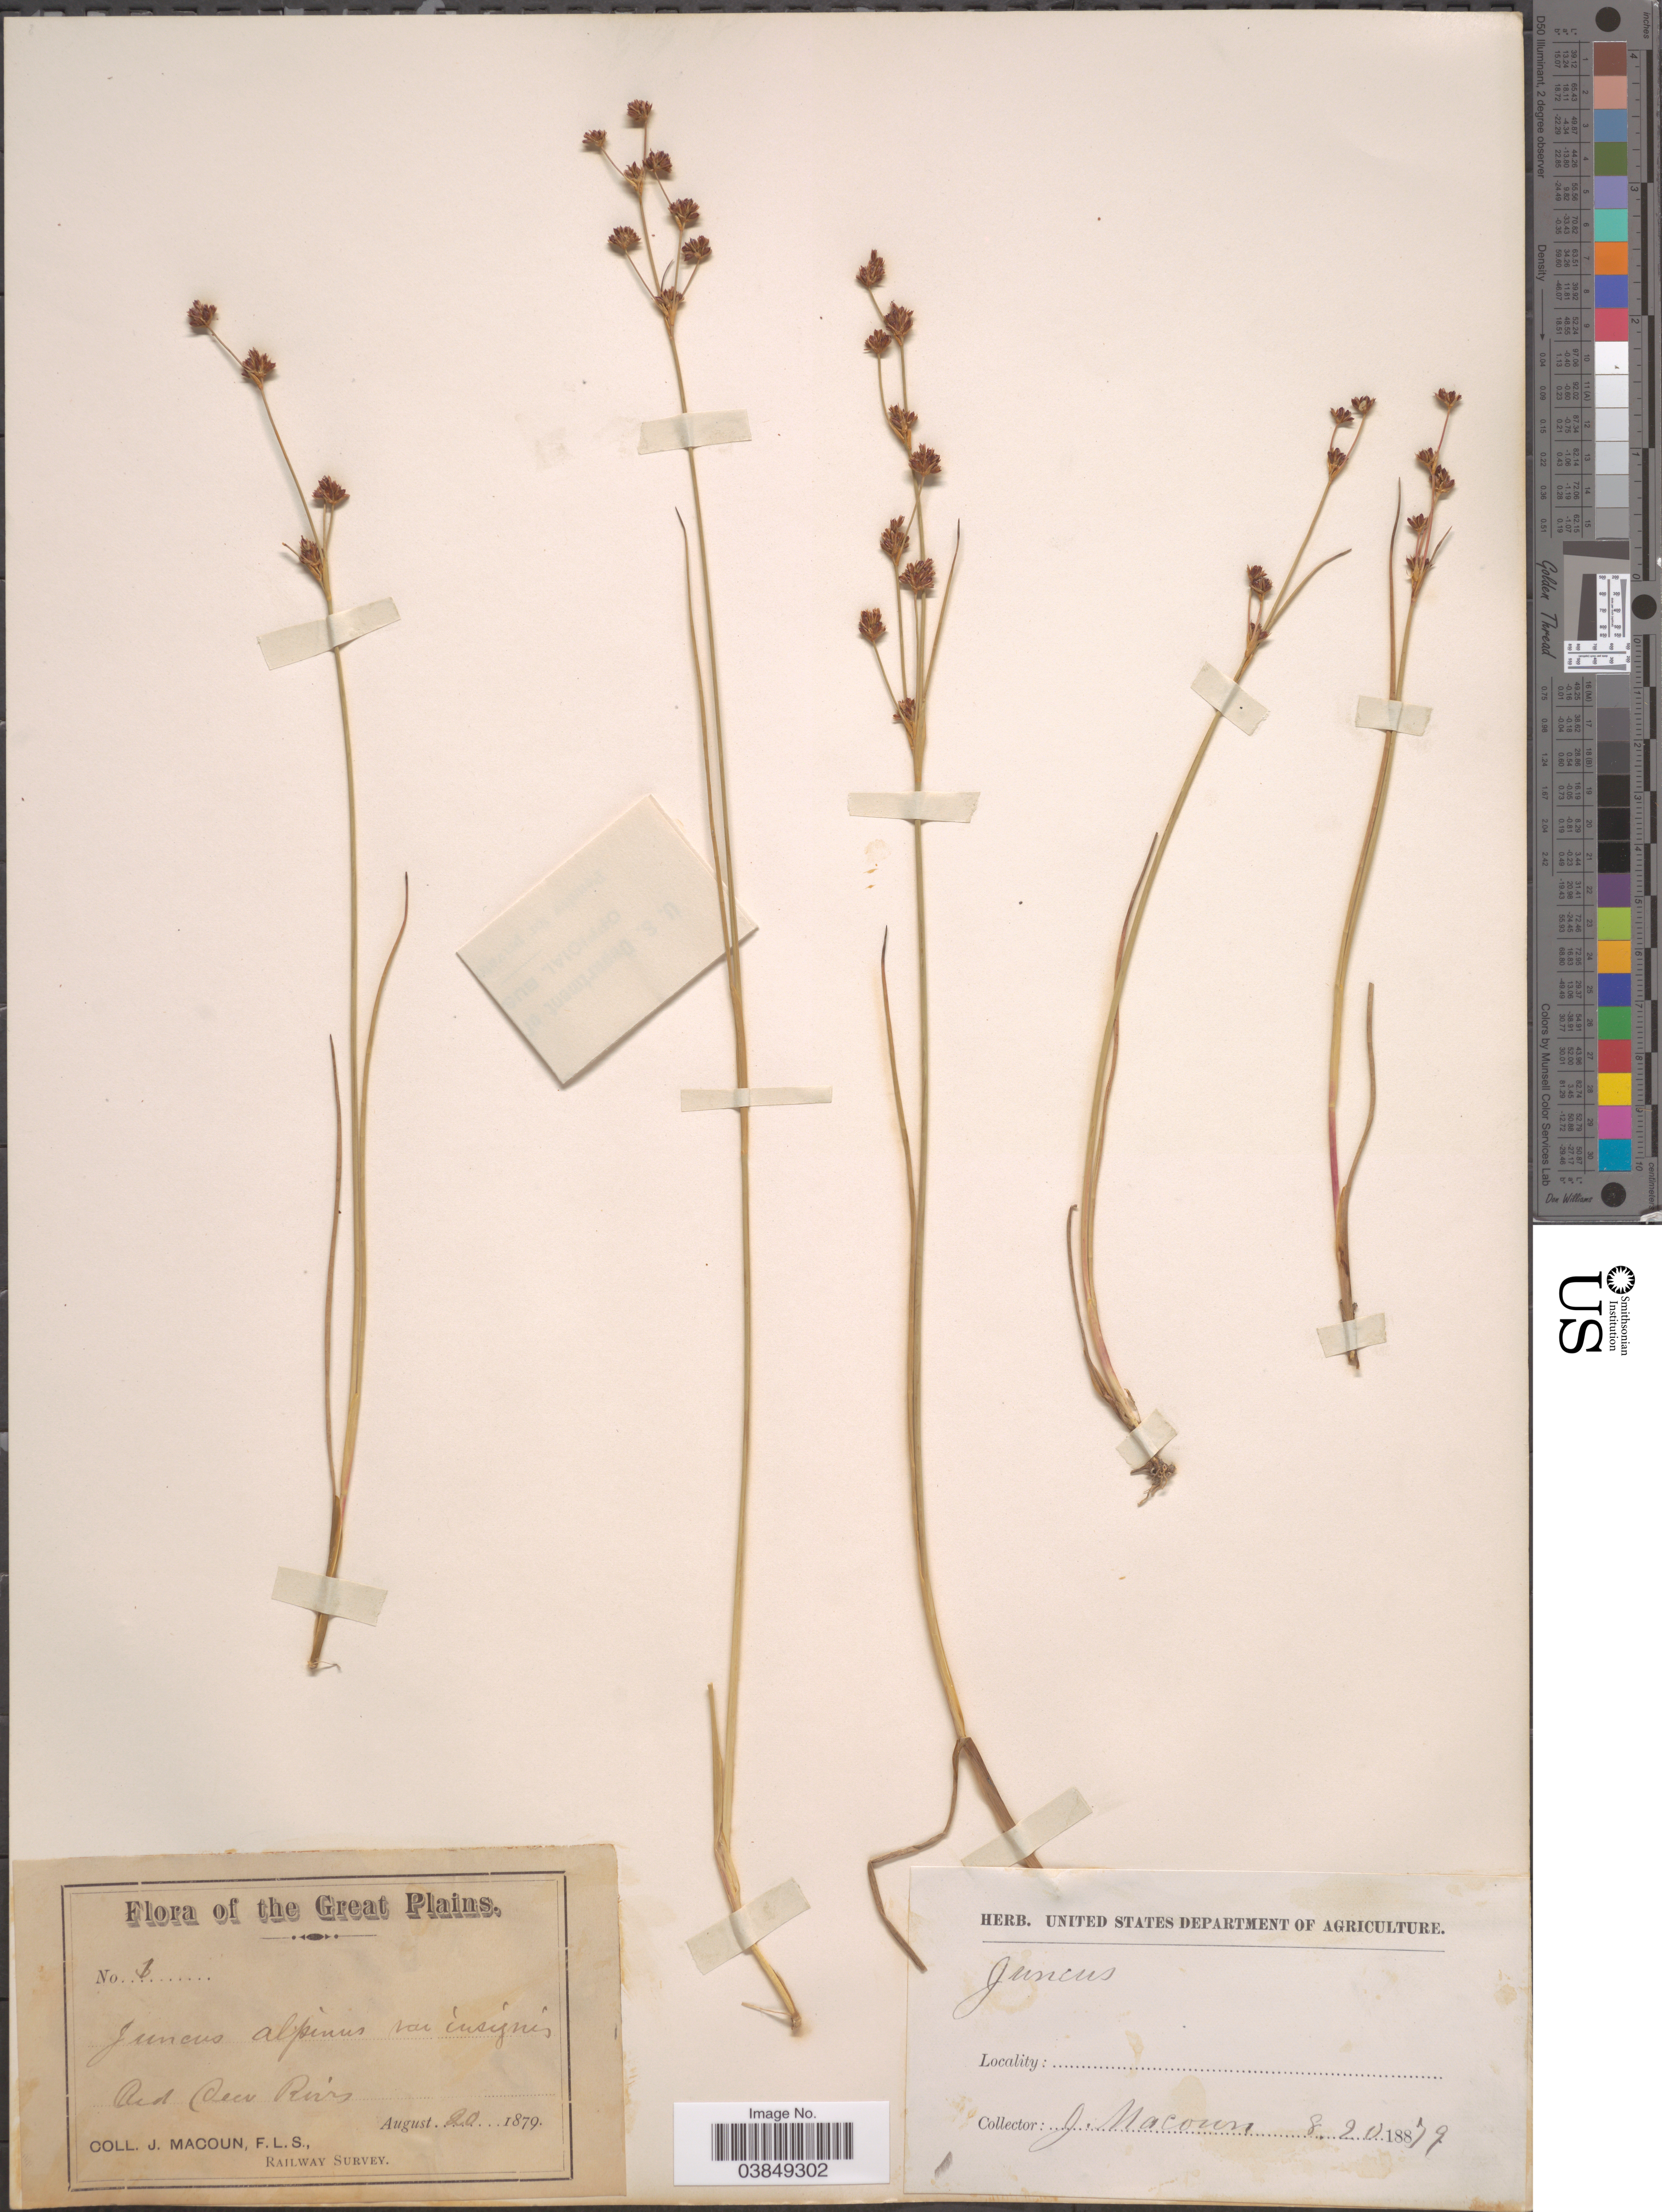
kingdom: Plantae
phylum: Tracheophyta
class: Liliopsida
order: Poales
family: Juncaceae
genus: Juncus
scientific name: Juncus richardsonianus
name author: Schult. & Schult. f.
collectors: J. Macoun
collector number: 1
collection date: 1879-08-20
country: Canada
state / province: Alberta/Saskatchewan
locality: Great Plains. Red Deer Rivers.